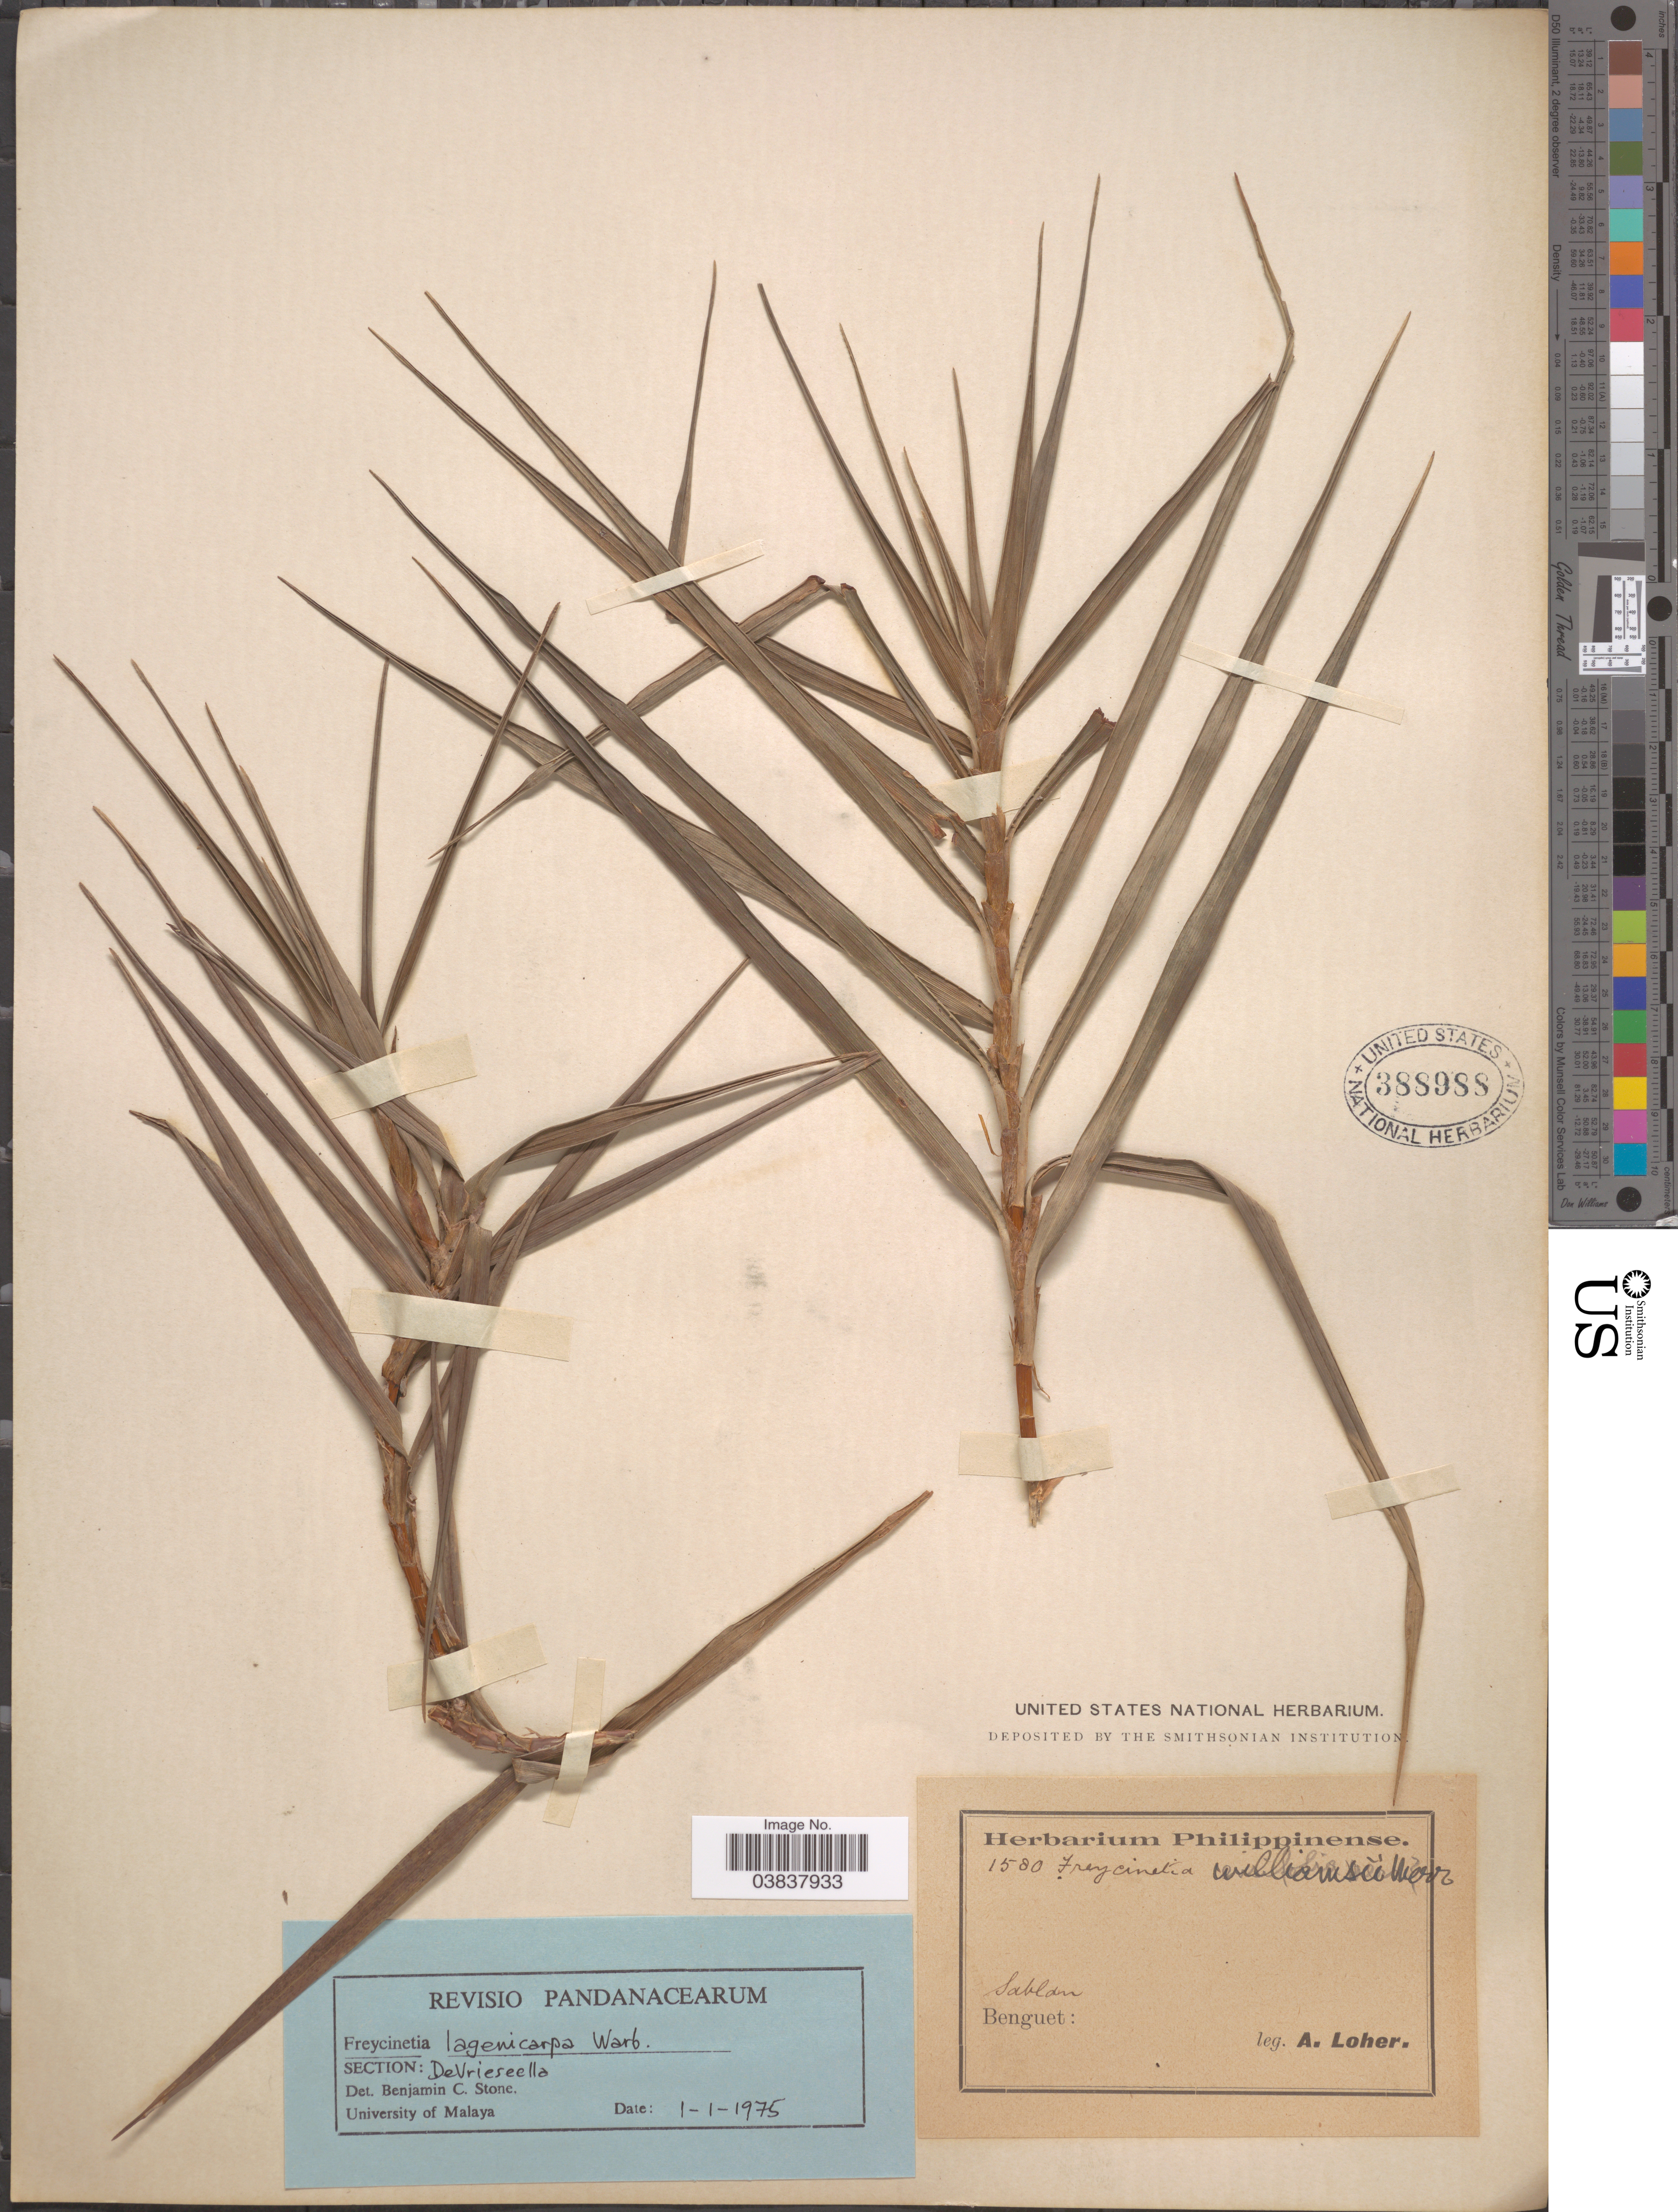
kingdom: Plantae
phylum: Tracheophyta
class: Liliopsida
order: Pandanales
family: Pandanaceae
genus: Freycinetia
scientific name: Freycinetia lagenicarpa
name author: Warb.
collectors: A. Loher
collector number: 1580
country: Philippines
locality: Sablan, Benguet.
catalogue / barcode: US 388988